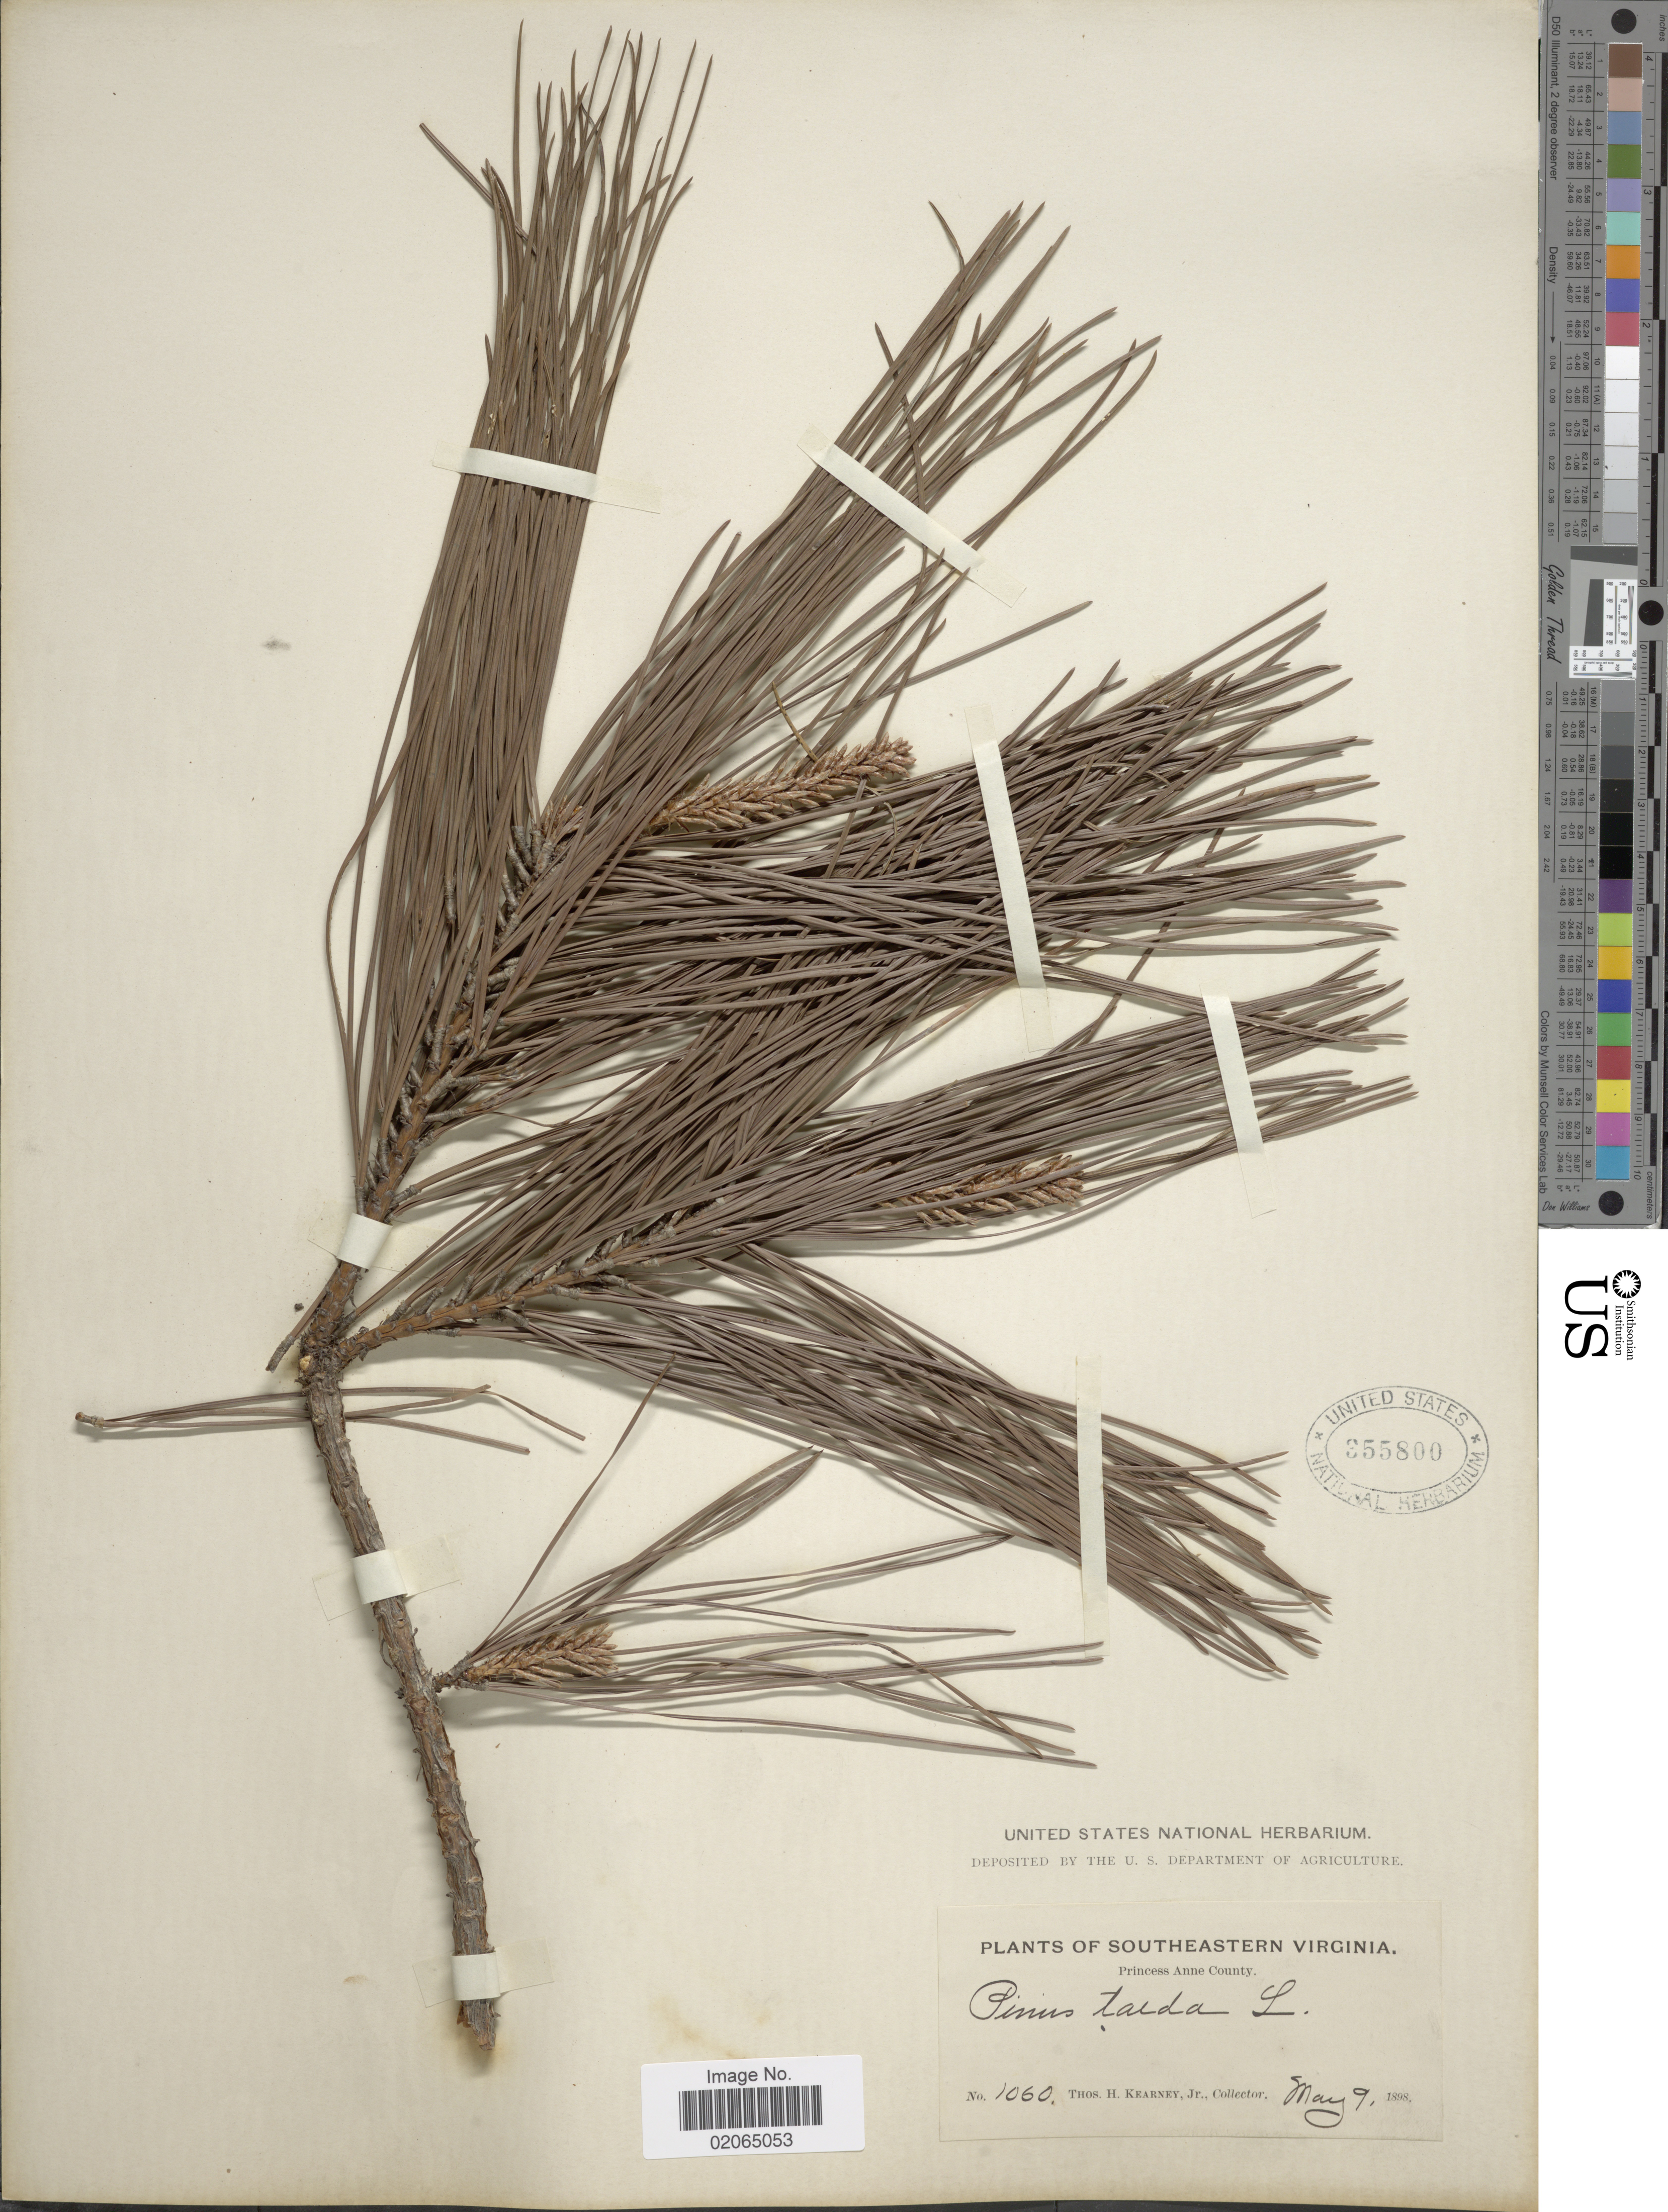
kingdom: Plantae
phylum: Tracheophyta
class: Pinopsida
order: Pinales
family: Pinaceae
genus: Pinus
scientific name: Pinus taeda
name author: L.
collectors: T. H. Kearney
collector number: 1060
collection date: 1898-05-09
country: United States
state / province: Virginia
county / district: City of Virginia Beach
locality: Southeastern Virginia, Princess Anne (=historic county name) County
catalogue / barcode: US 355800